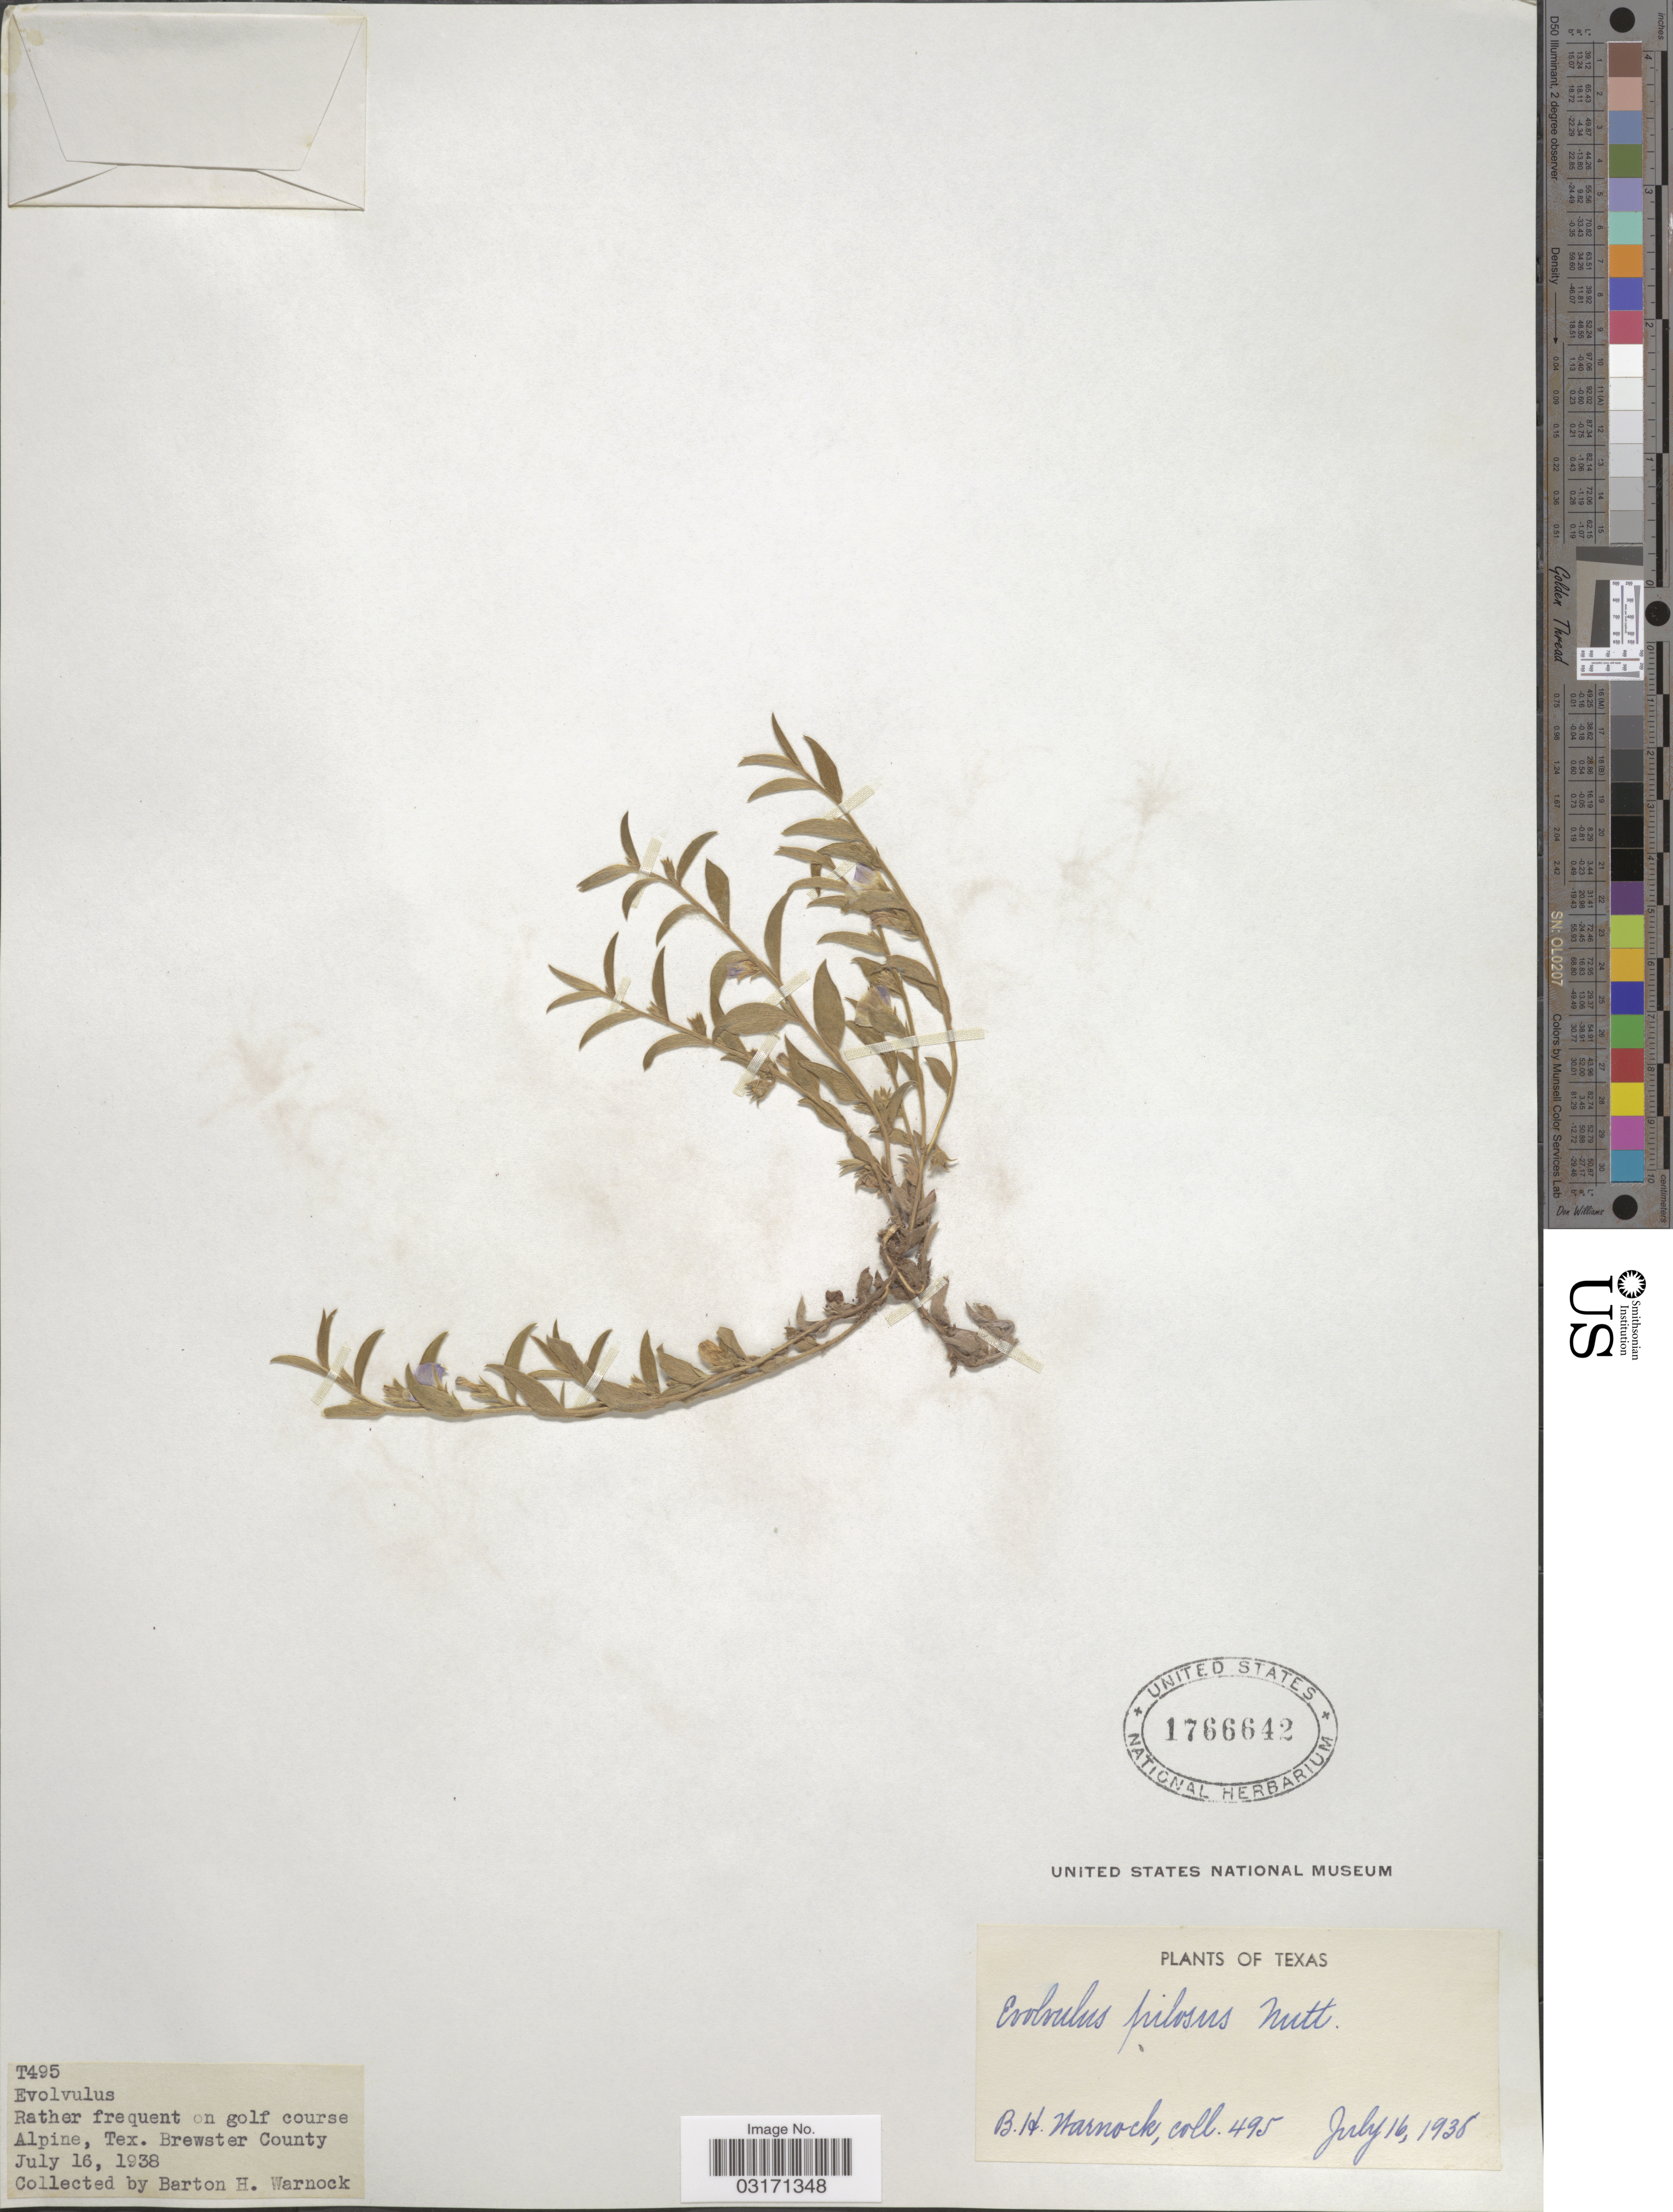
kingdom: Plantae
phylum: Tracheophyta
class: Magnoliopsida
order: Solanales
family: Convolvulaceae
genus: Evolvulus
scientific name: Evolvulus pilosus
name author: Roxb.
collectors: B. H. Warnock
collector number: T495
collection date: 1938-07-16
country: United States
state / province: Texas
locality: Alpine, Brewster County.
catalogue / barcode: US 1766642